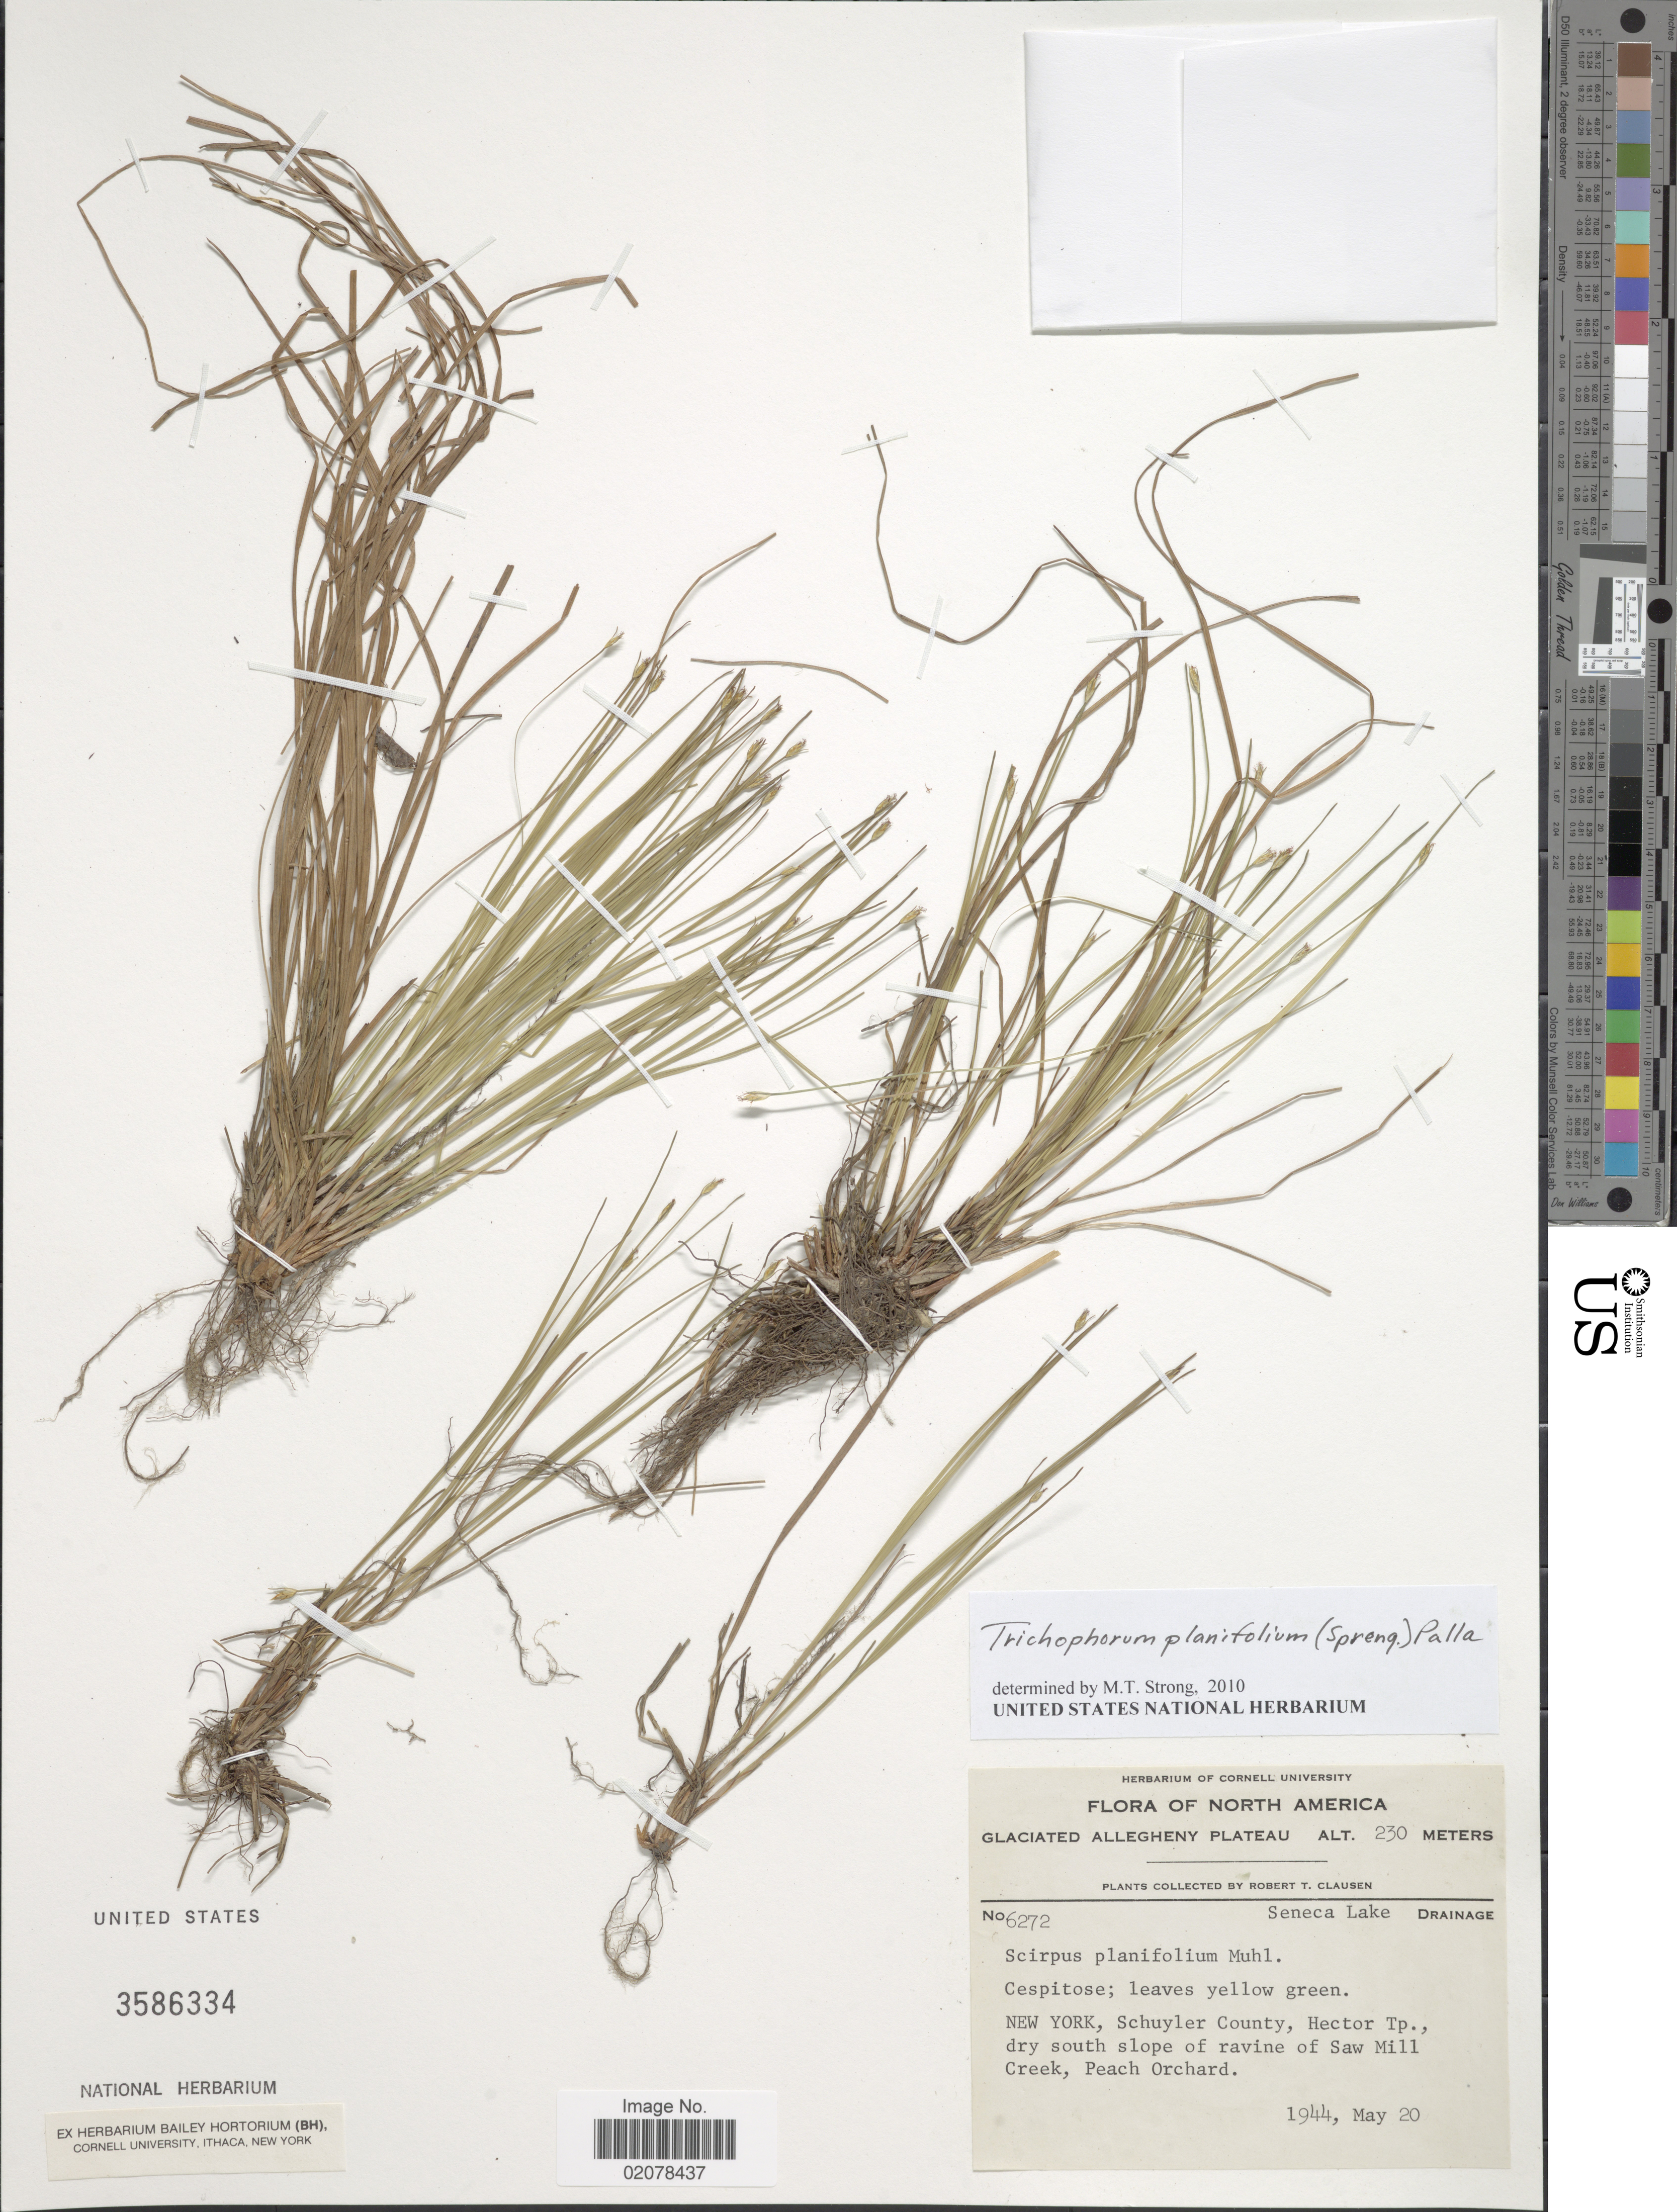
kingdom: Plantae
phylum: Tracheophyta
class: Liliopsida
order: Poales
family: Cyperaceae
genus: Trichophorum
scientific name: Trichophorum planifolium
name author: (Spreng.) Palla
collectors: R. T. Clausen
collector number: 6272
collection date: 1944-05-20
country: United States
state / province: New York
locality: Seneca Lake Drainage, Schuyler County, Hector Tp., dry south slope of ravine of Saw Mill Creek, Peach Orchard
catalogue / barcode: US 3586334